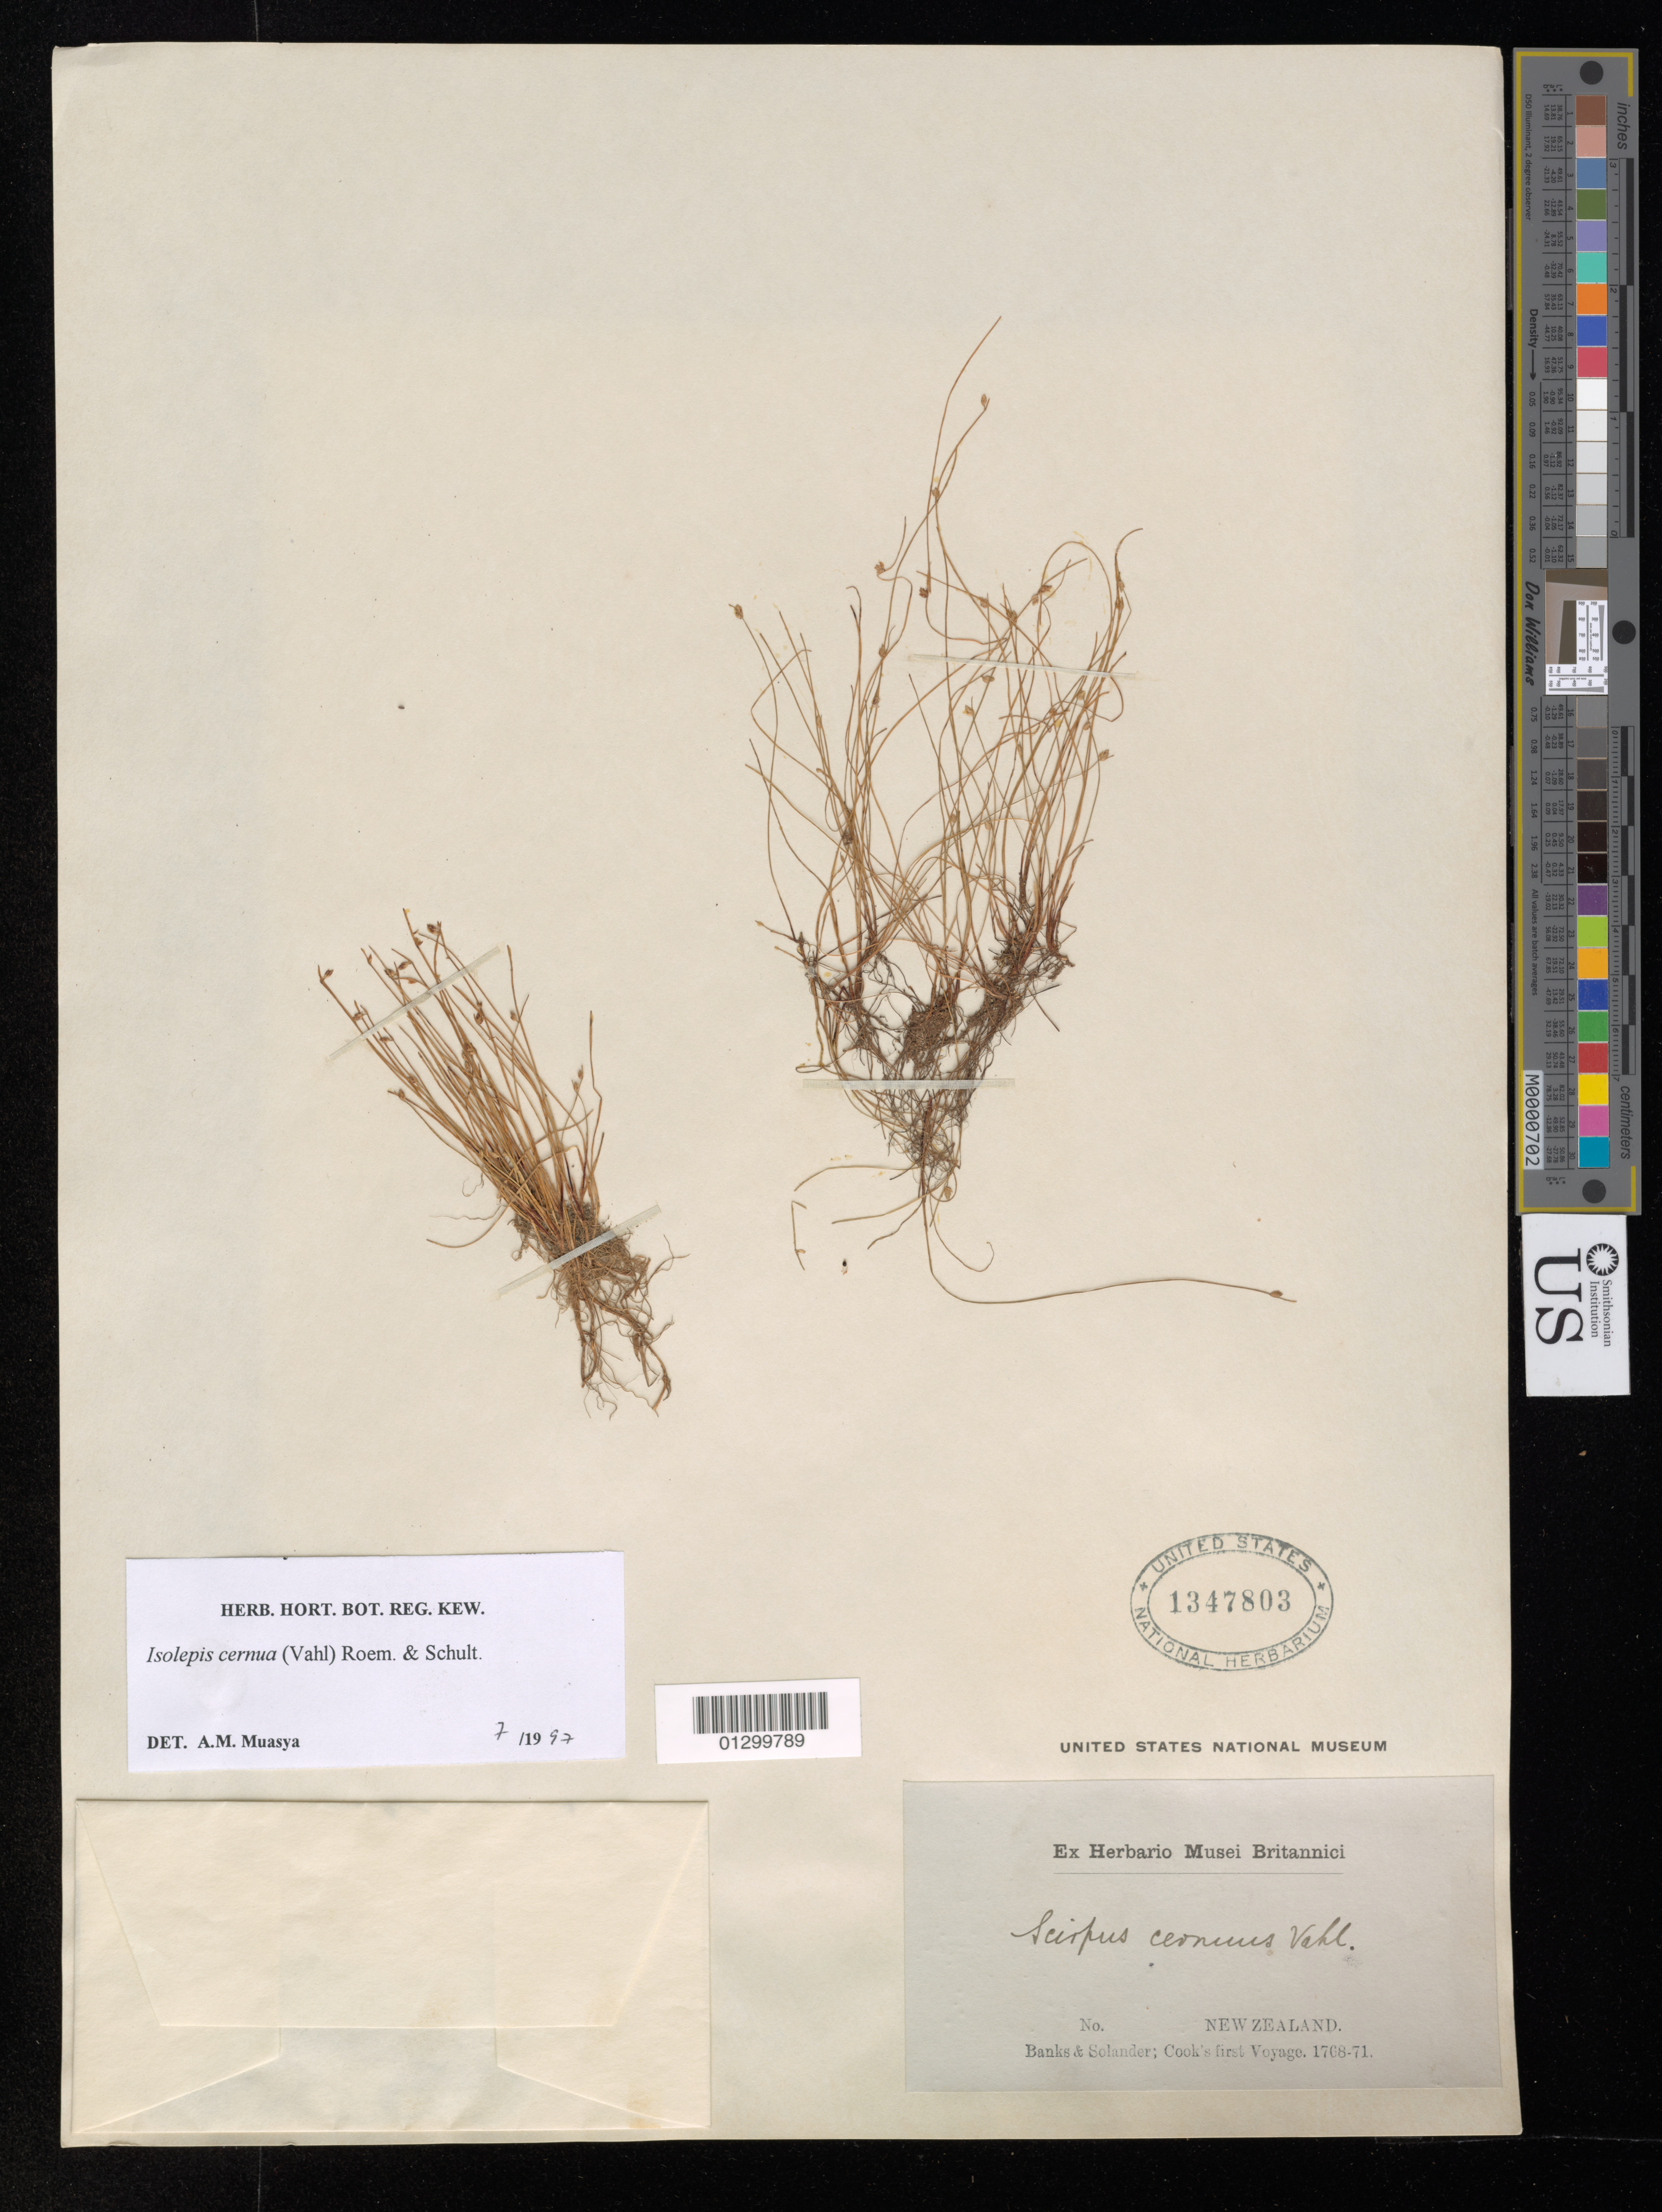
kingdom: Plantae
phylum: Tracheophyta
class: Liliopsida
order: Poales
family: Cyperaceae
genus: Isolepis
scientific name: Isolepis cernua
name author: (Vahl) Roem. & Schult.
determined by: Muasya, A. M.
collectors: J. Banks & D. C. Solander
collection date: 1768/1771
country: New Zealand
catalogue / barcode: US 1347803